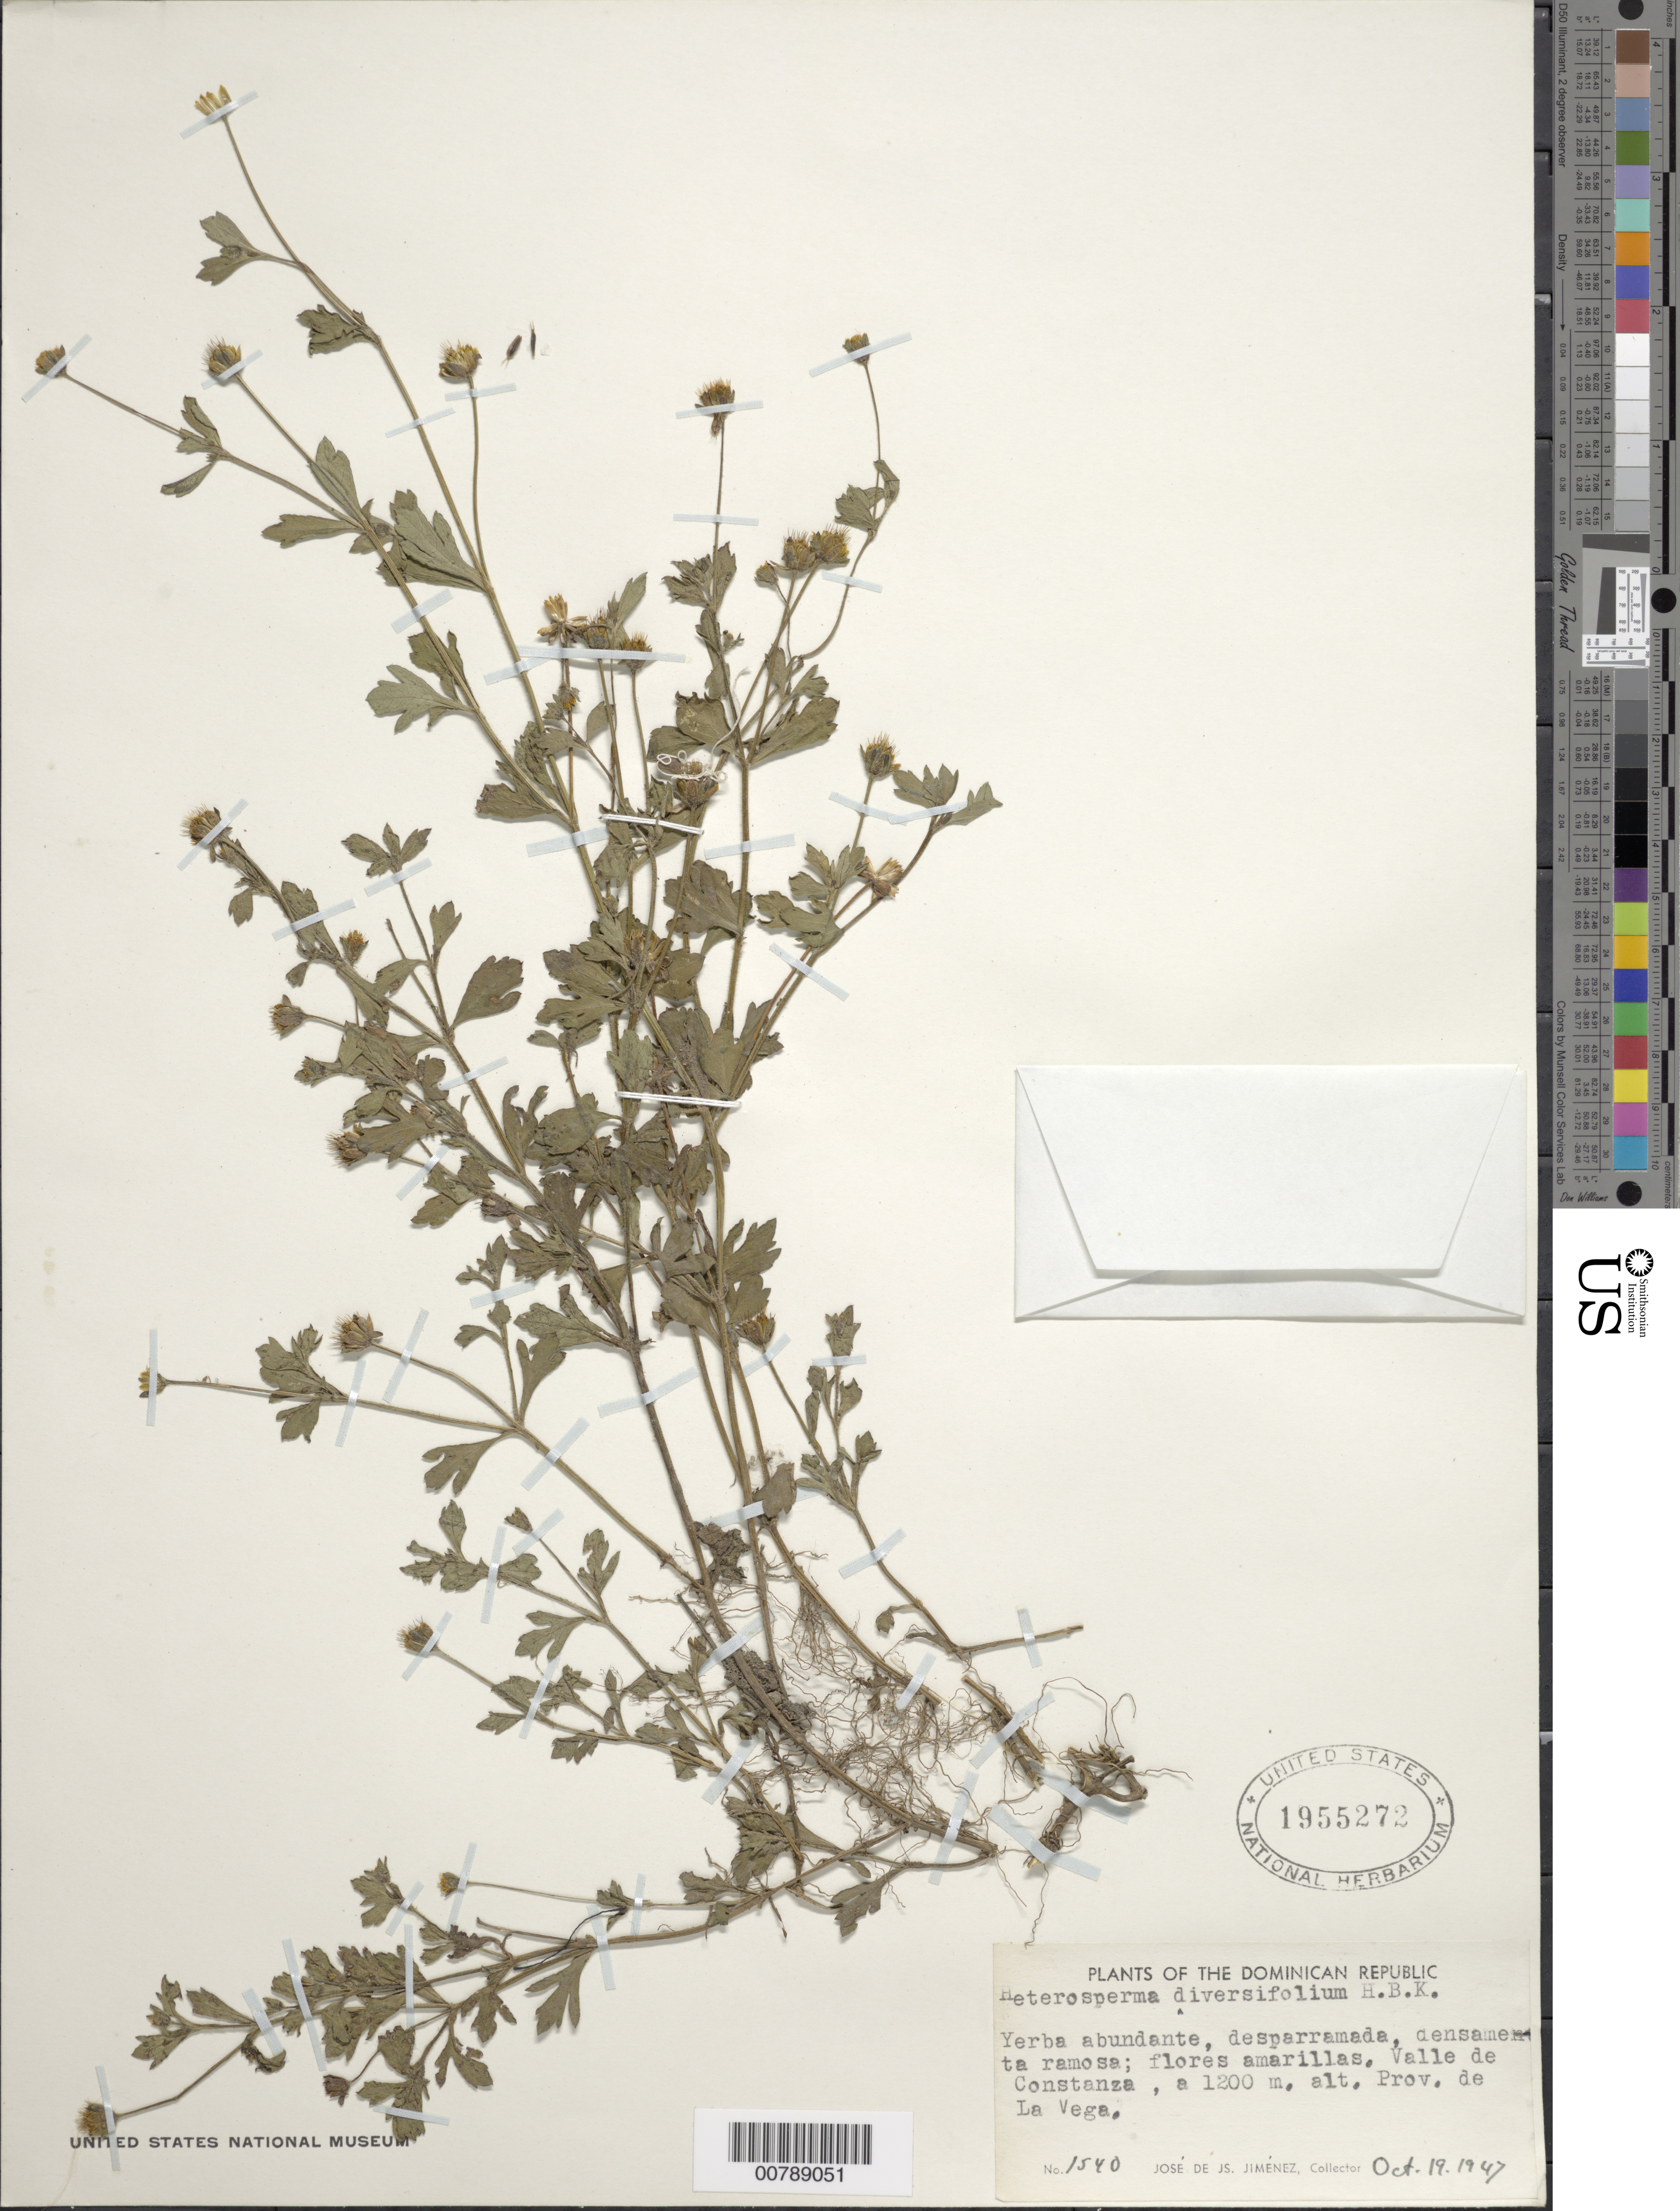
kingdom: Plantae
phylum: Tracheophyta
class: Magnoliopsida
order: Asterales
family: Asteraceae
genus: Heterosperma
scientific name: Heterosperma diversifolium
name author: Kunth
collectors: J. J. Jiménez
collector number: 1540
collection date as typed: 19 Oct 1947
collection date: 1947-10-19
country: Dominican Republic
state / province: La Vega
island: Hispaniola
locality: Valle de Constanza. Prov. de La Vega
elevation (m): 1200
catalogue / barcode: US 1955272